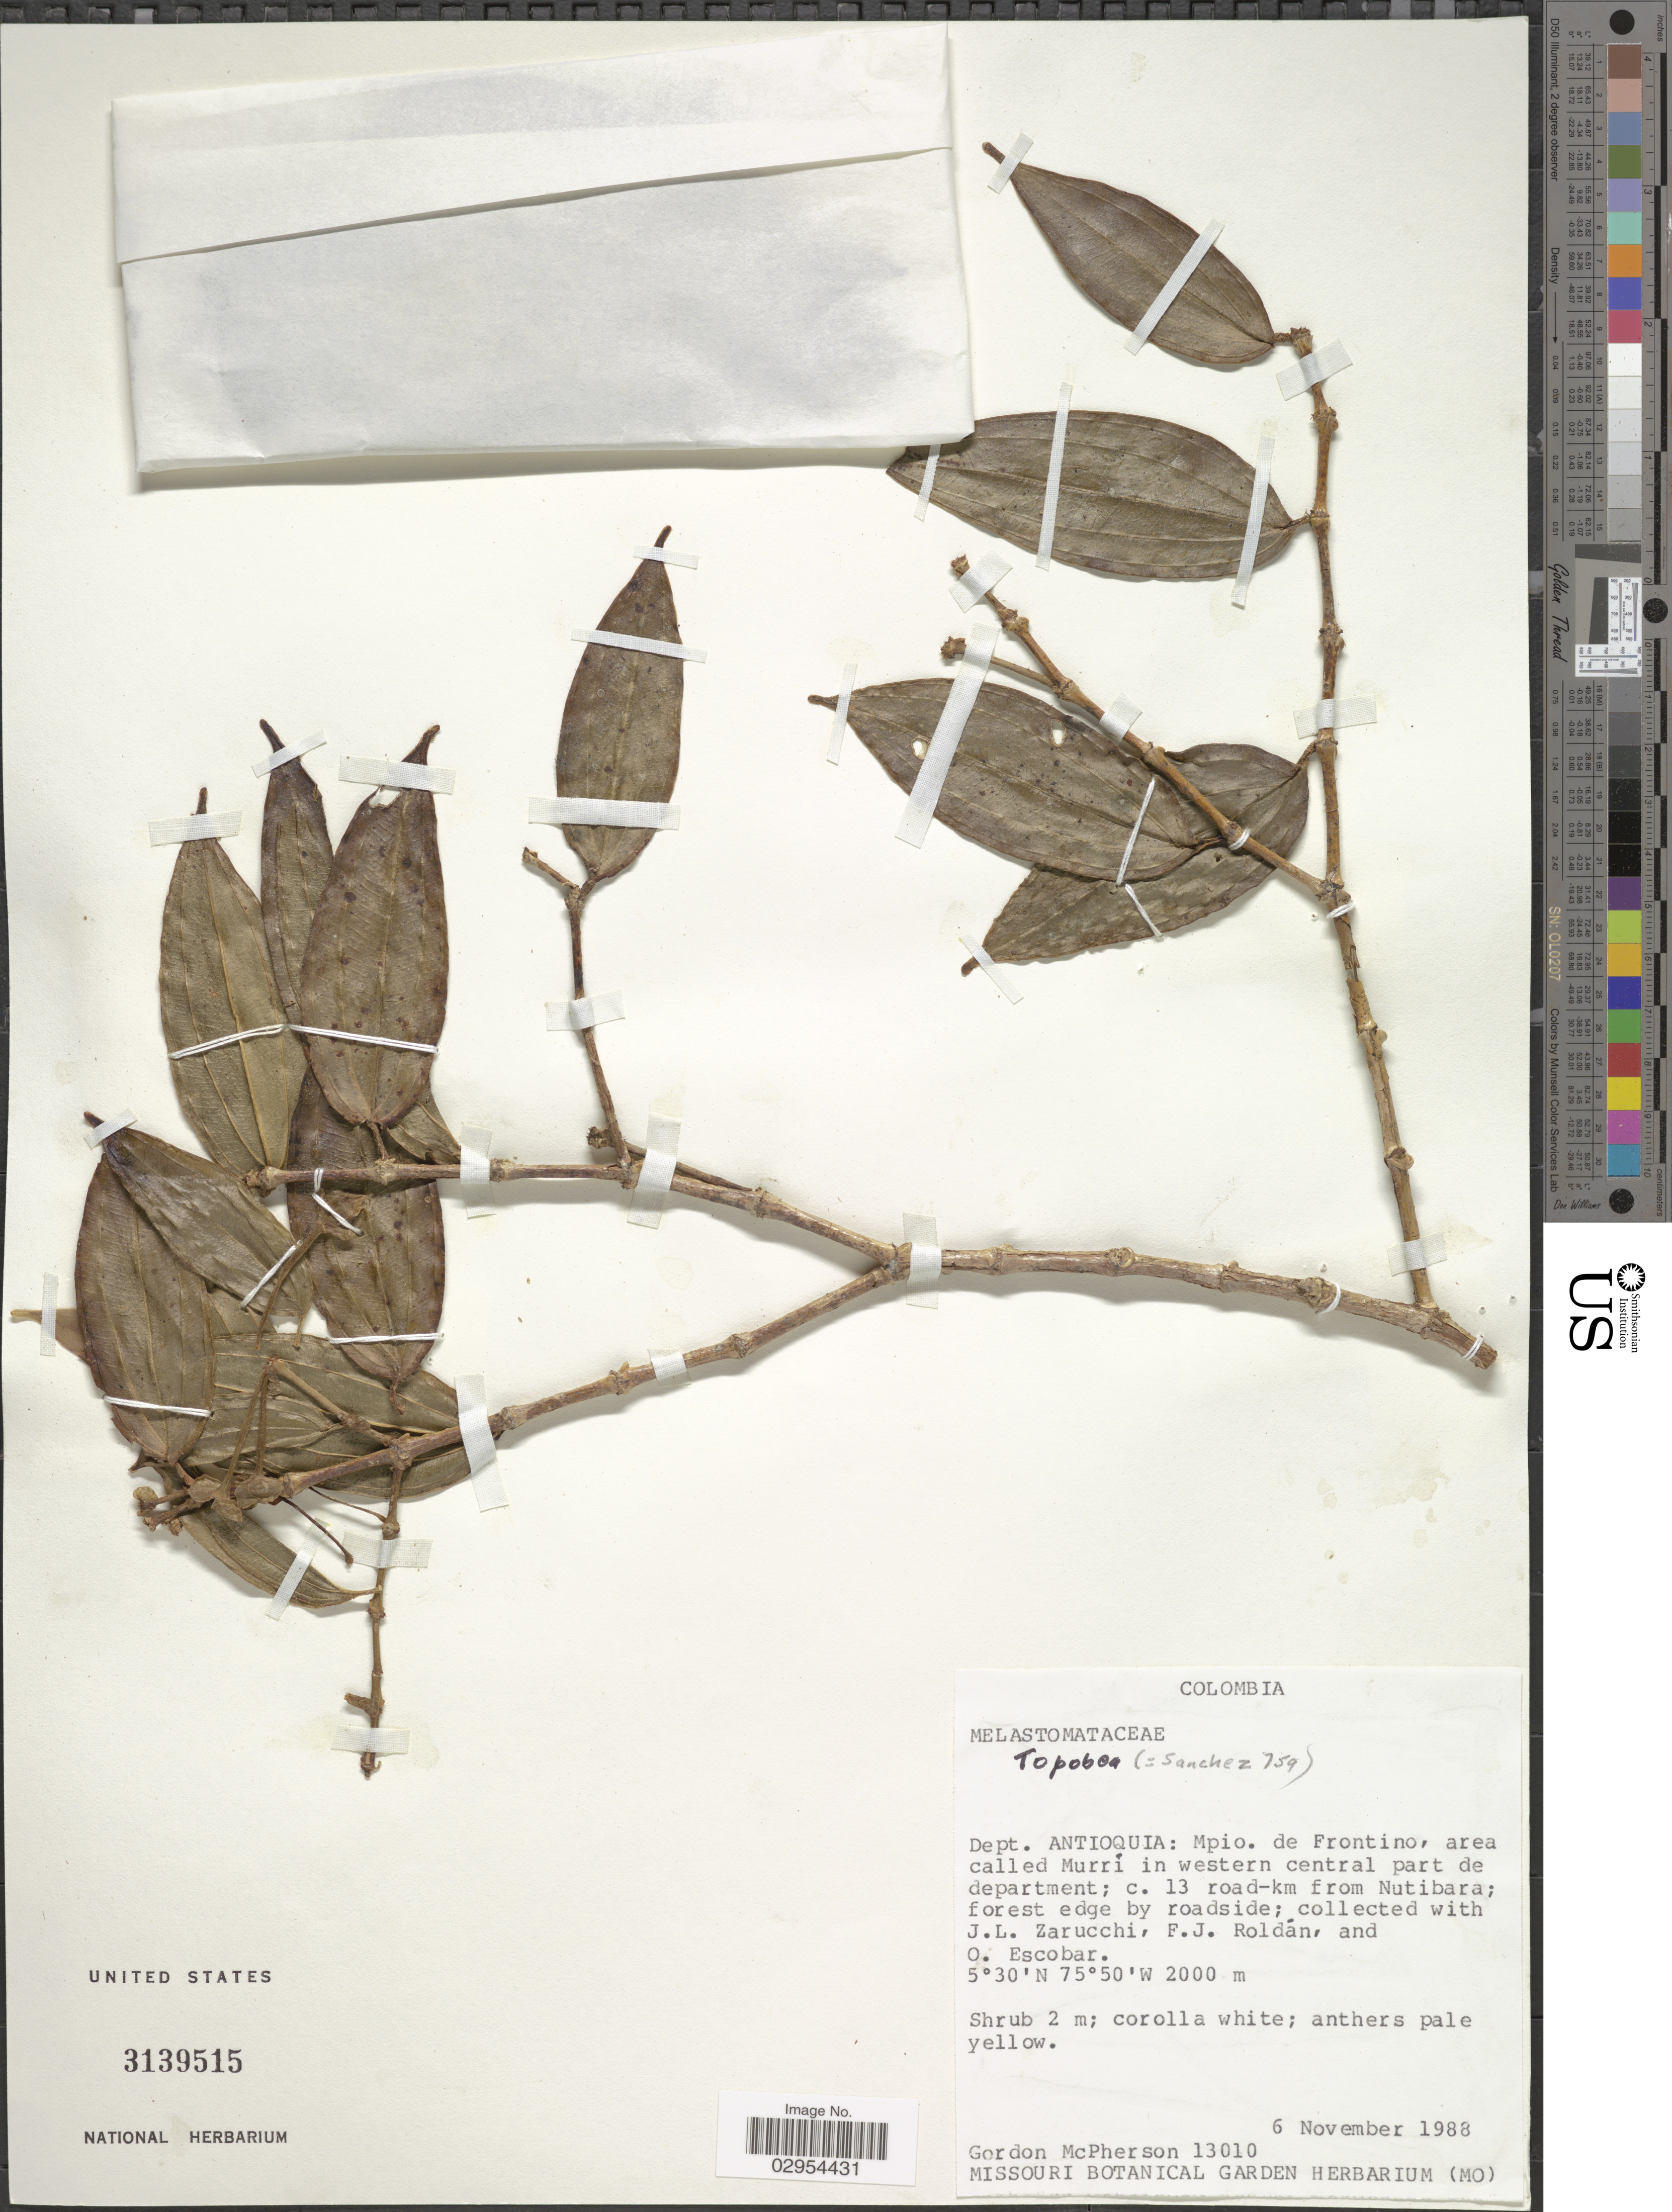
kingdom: Plantae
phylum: Tracheophyta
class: Magnoliopsida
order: Myrtales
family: Melastomataceae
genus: Topobea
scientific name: Topobea sp.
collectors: G. D. McPherson, J. L. Zarucchi, F. J. Roldán & O. Escobar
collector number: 13010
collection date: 1988-11-06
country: Colombia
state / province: Antioquia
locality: Dept. Antioquia: Mpio. de Frontino, area called Murri in western central part de department; c. 13 road-km from Nutibara.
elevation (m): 2000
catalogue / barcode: US 3139515